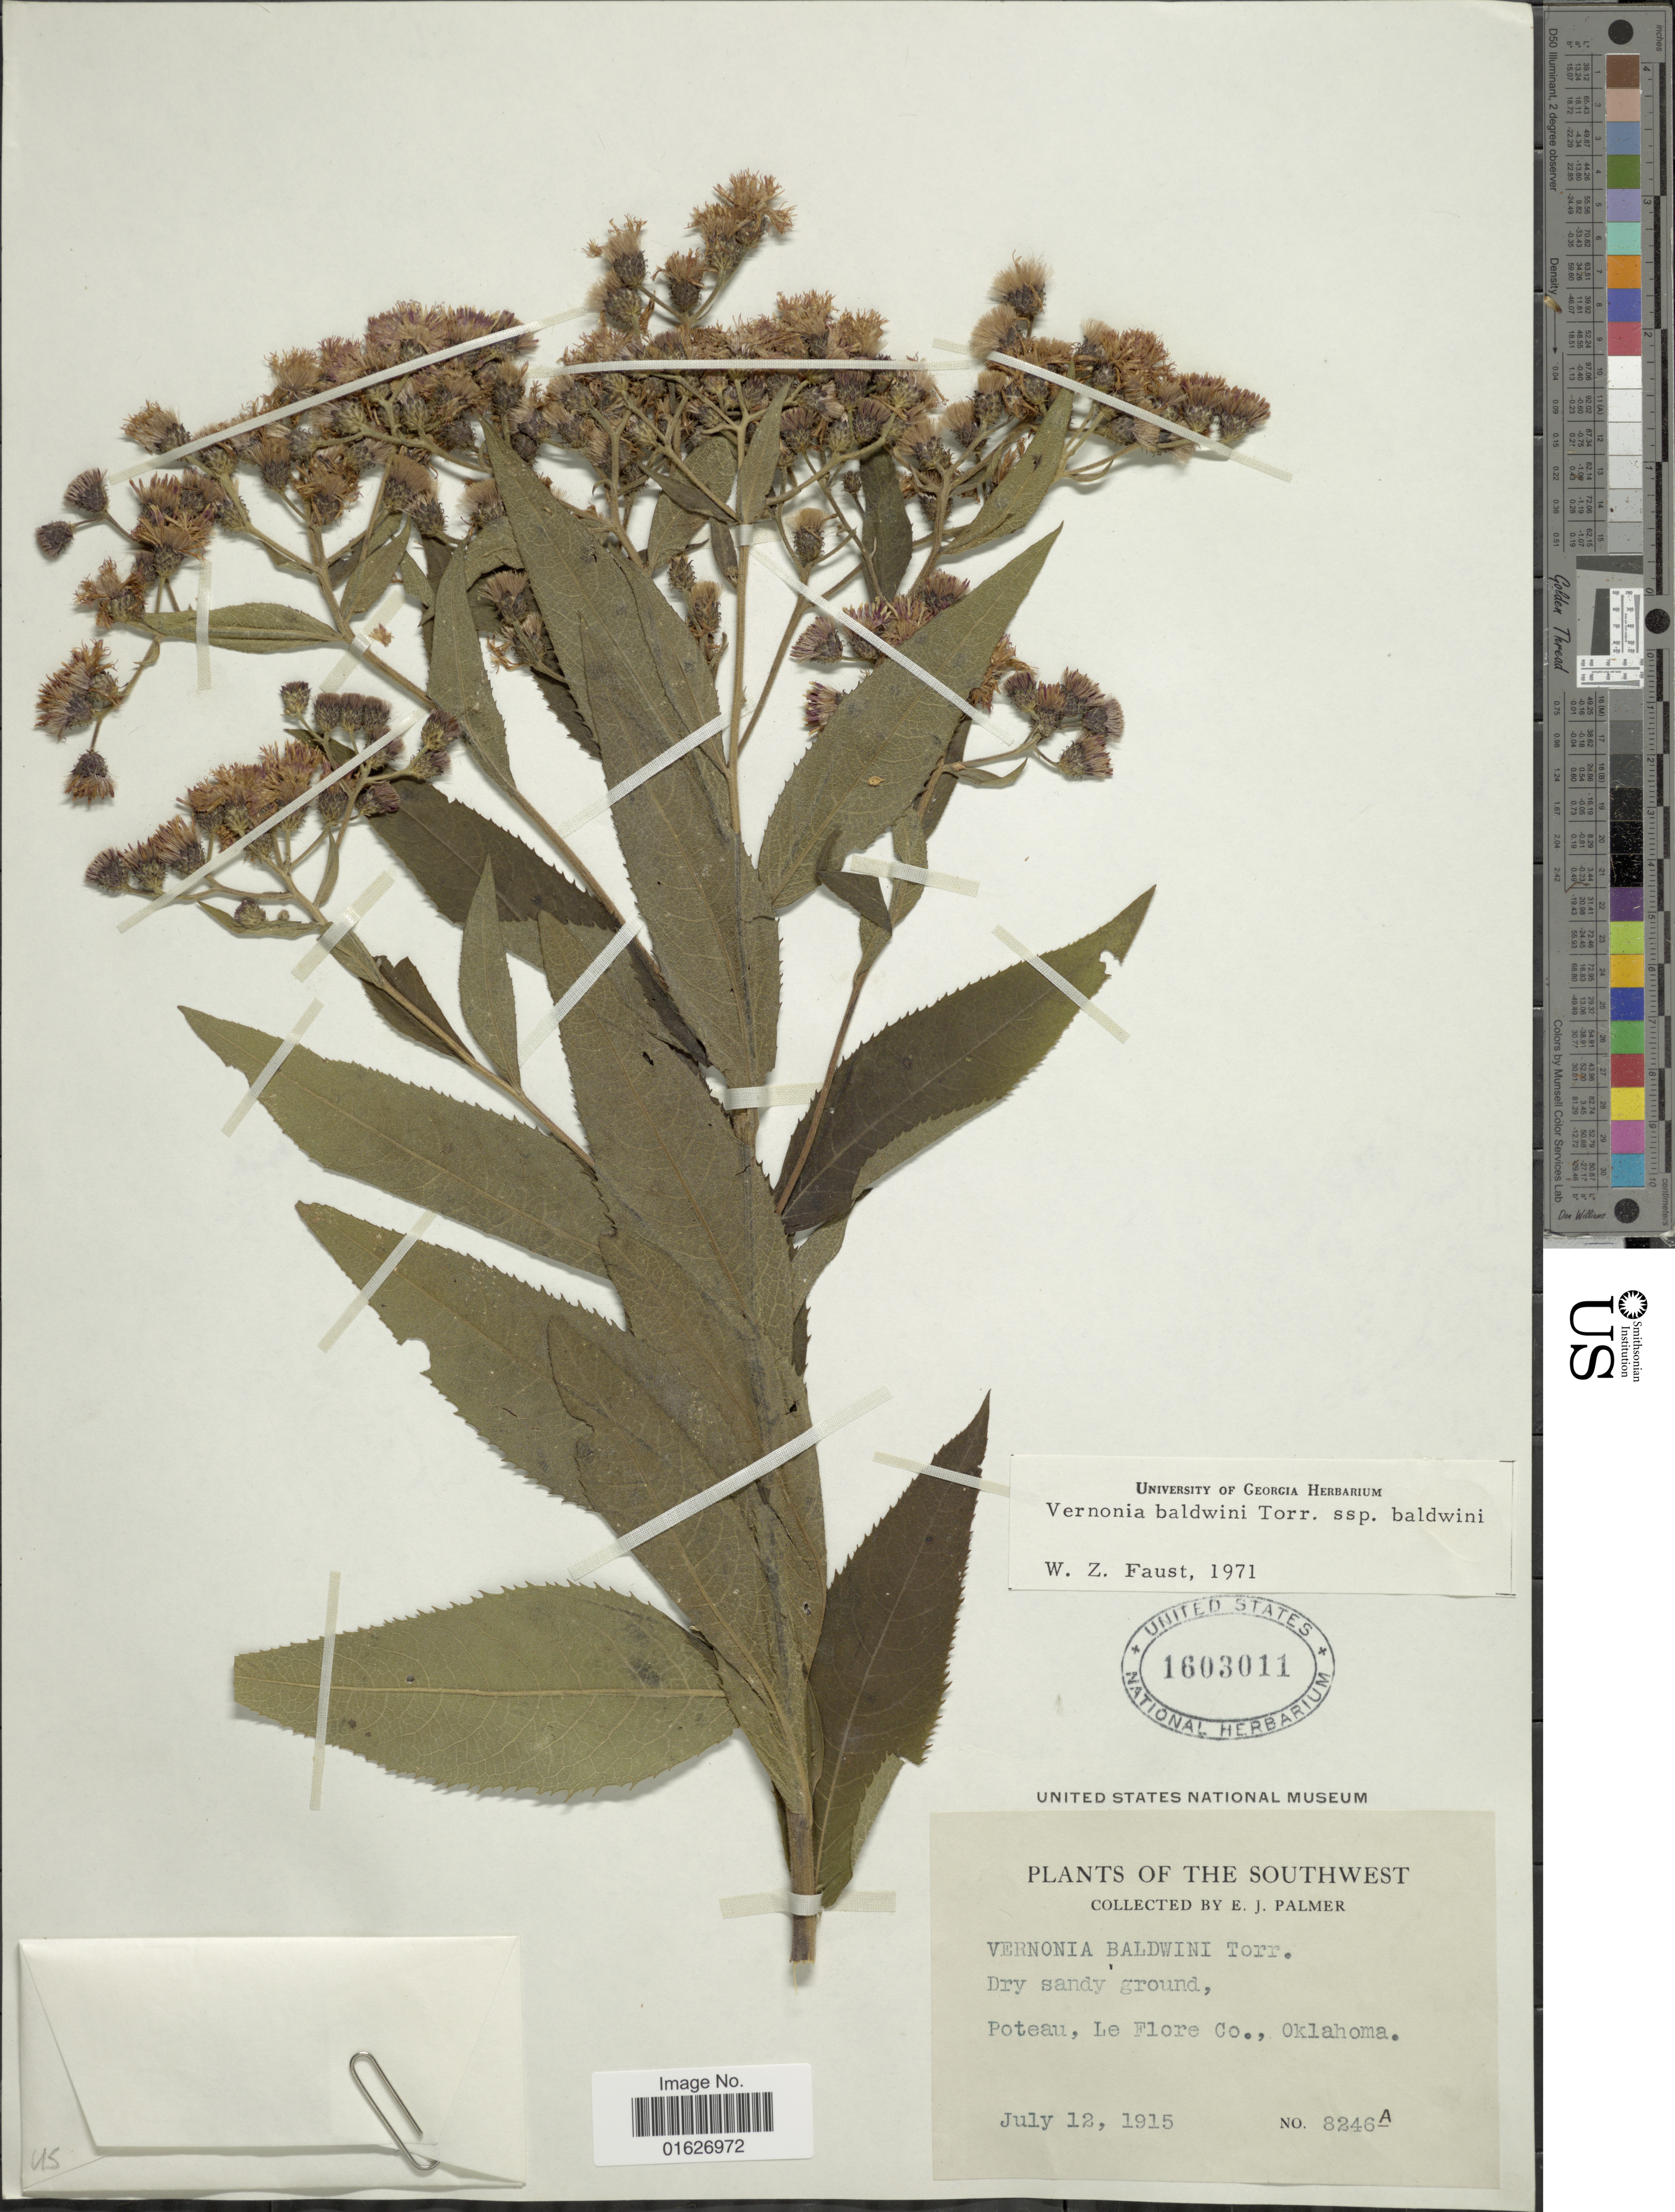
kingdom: Plantae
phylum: Tracheophyta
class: Magnoliopsida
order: Asterales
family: Asteraceae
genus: Vernonia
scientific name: Vernonia baldwinii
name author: Torr.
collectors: E. J. Palmer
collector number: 8246A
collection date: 1915-07-12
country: United States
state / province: Oklahoma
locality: Southwest, Poteau, Le Flore Co.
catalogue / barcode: US 1603011